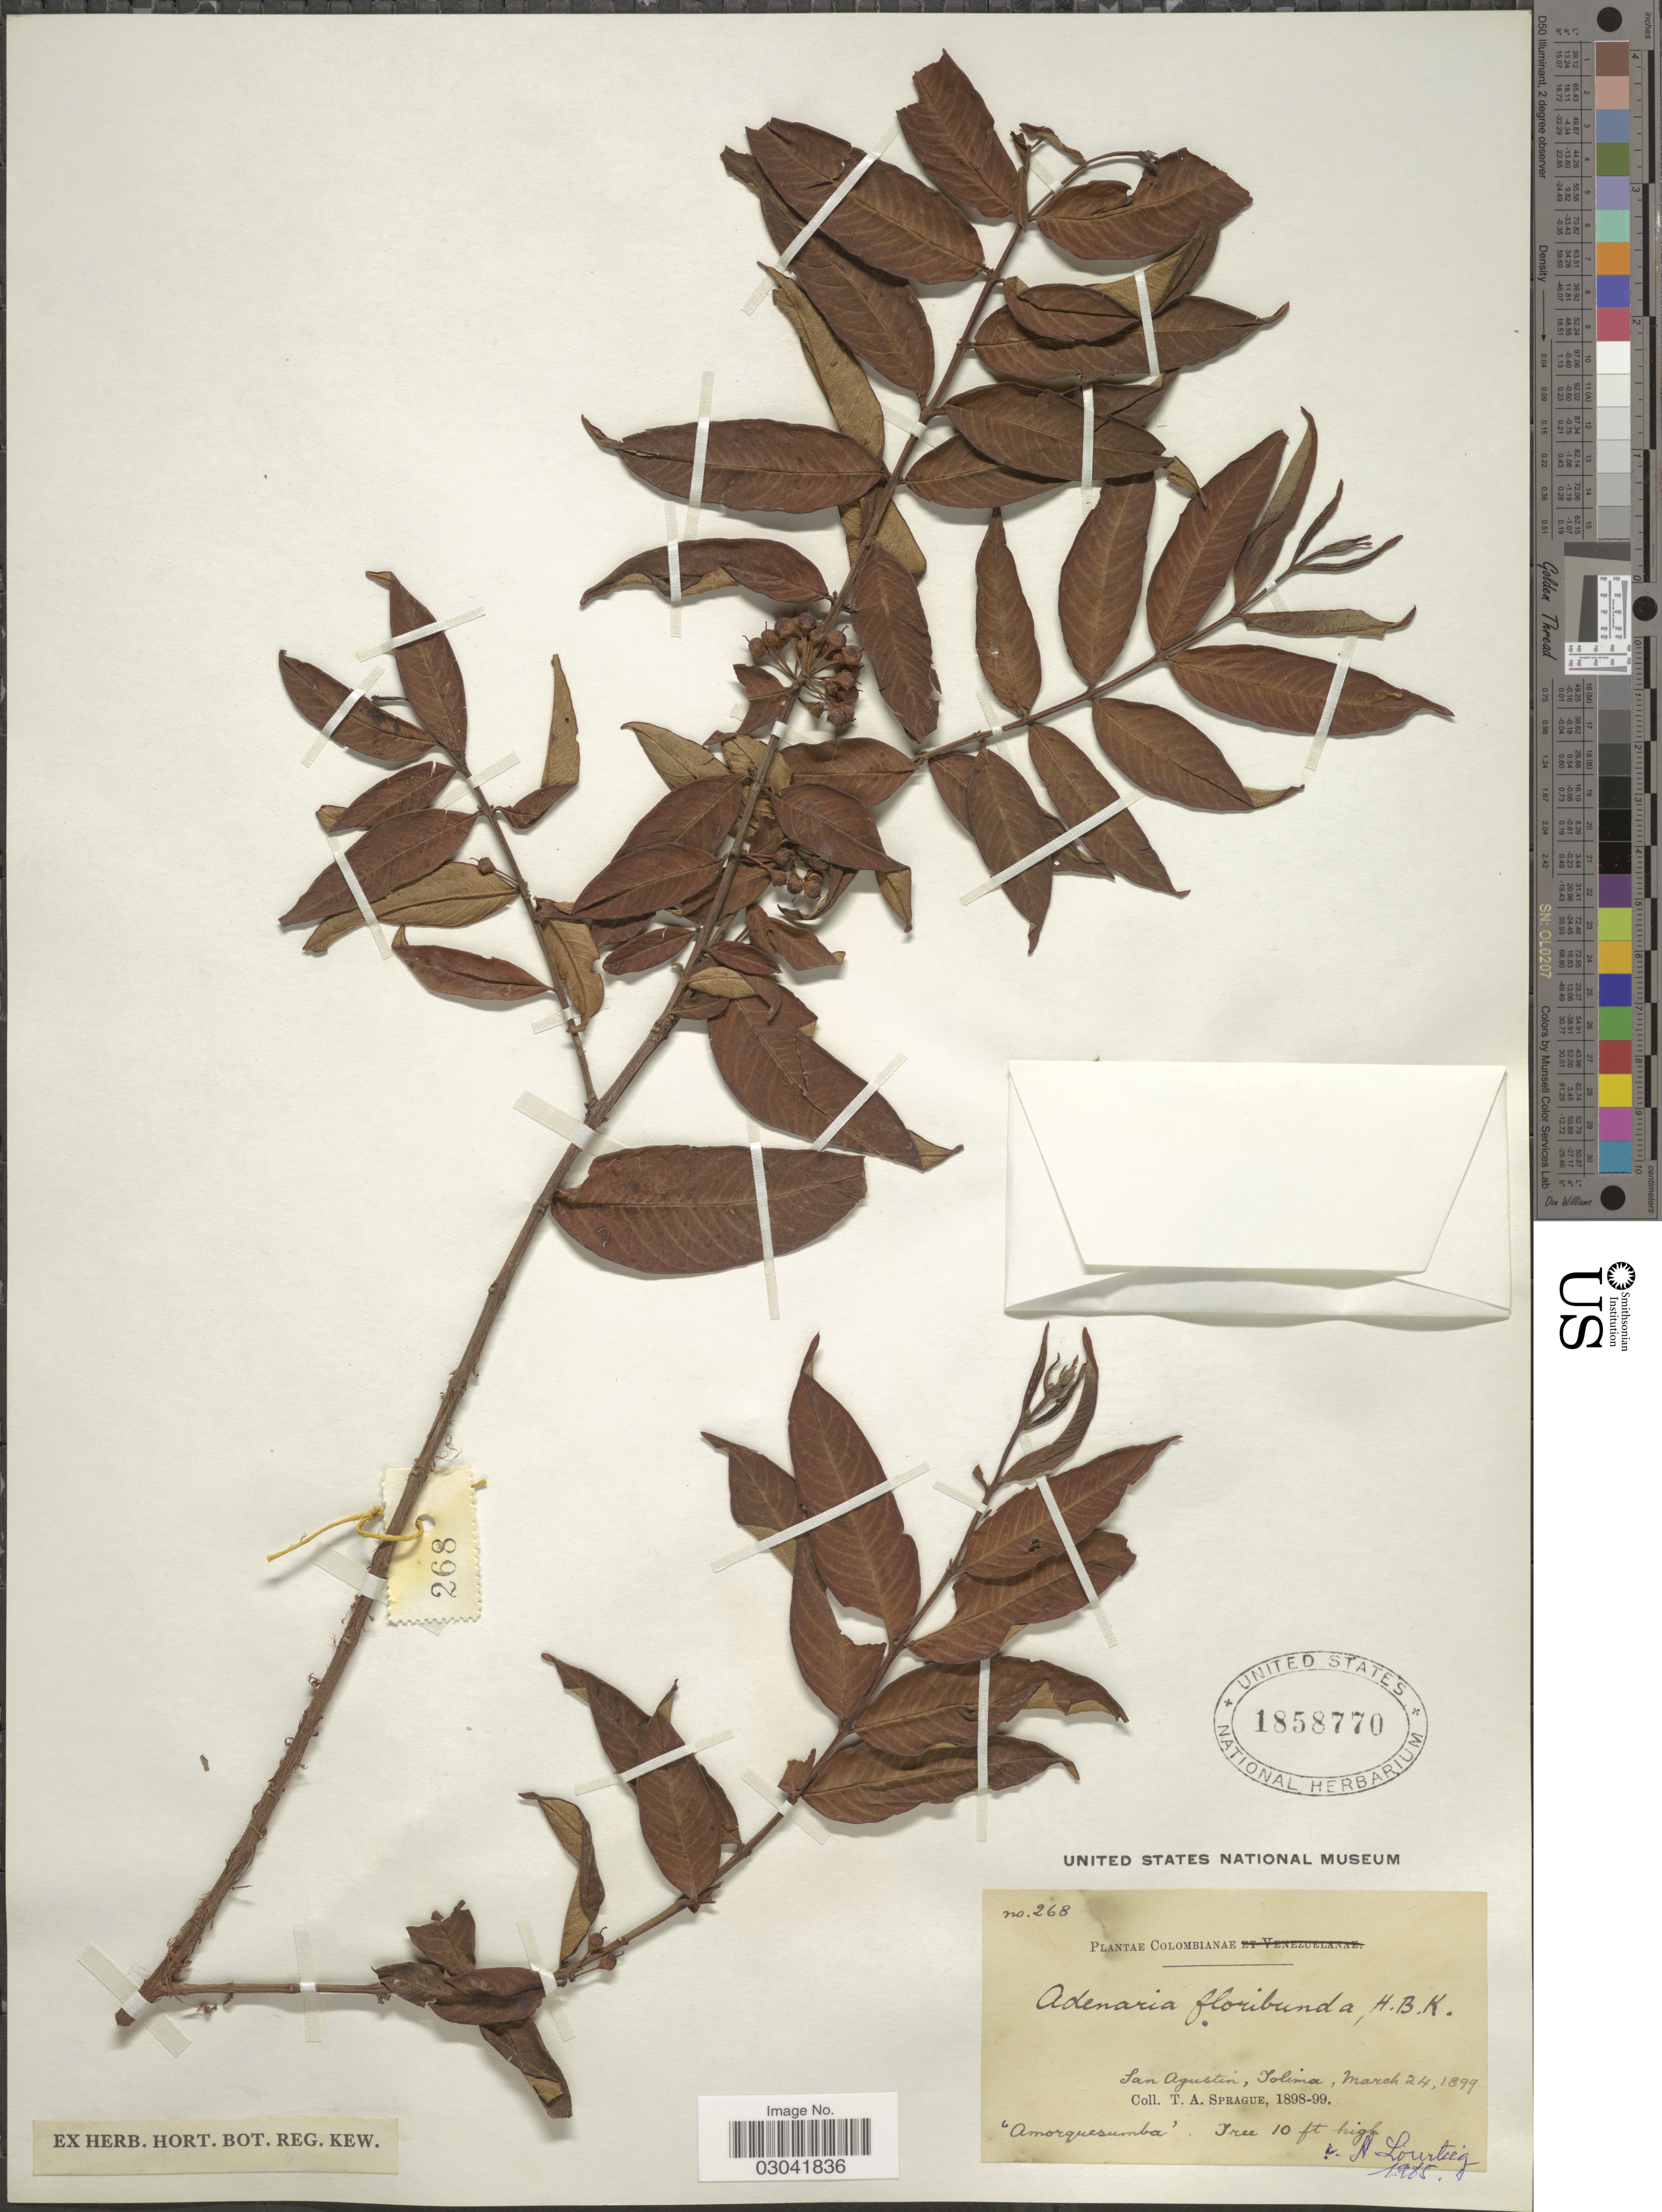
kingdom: Plantae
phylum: Tracheophyta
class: Magnoliopsida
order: Myrtales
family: Lythraceae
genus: Adenaria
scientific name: Adenaria floribunda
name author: Kunth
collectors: T. A. Sprague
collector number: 268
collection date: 1899-03-24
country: Colombia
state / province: Tolima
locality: San Agustin.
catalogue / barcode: US 1858770